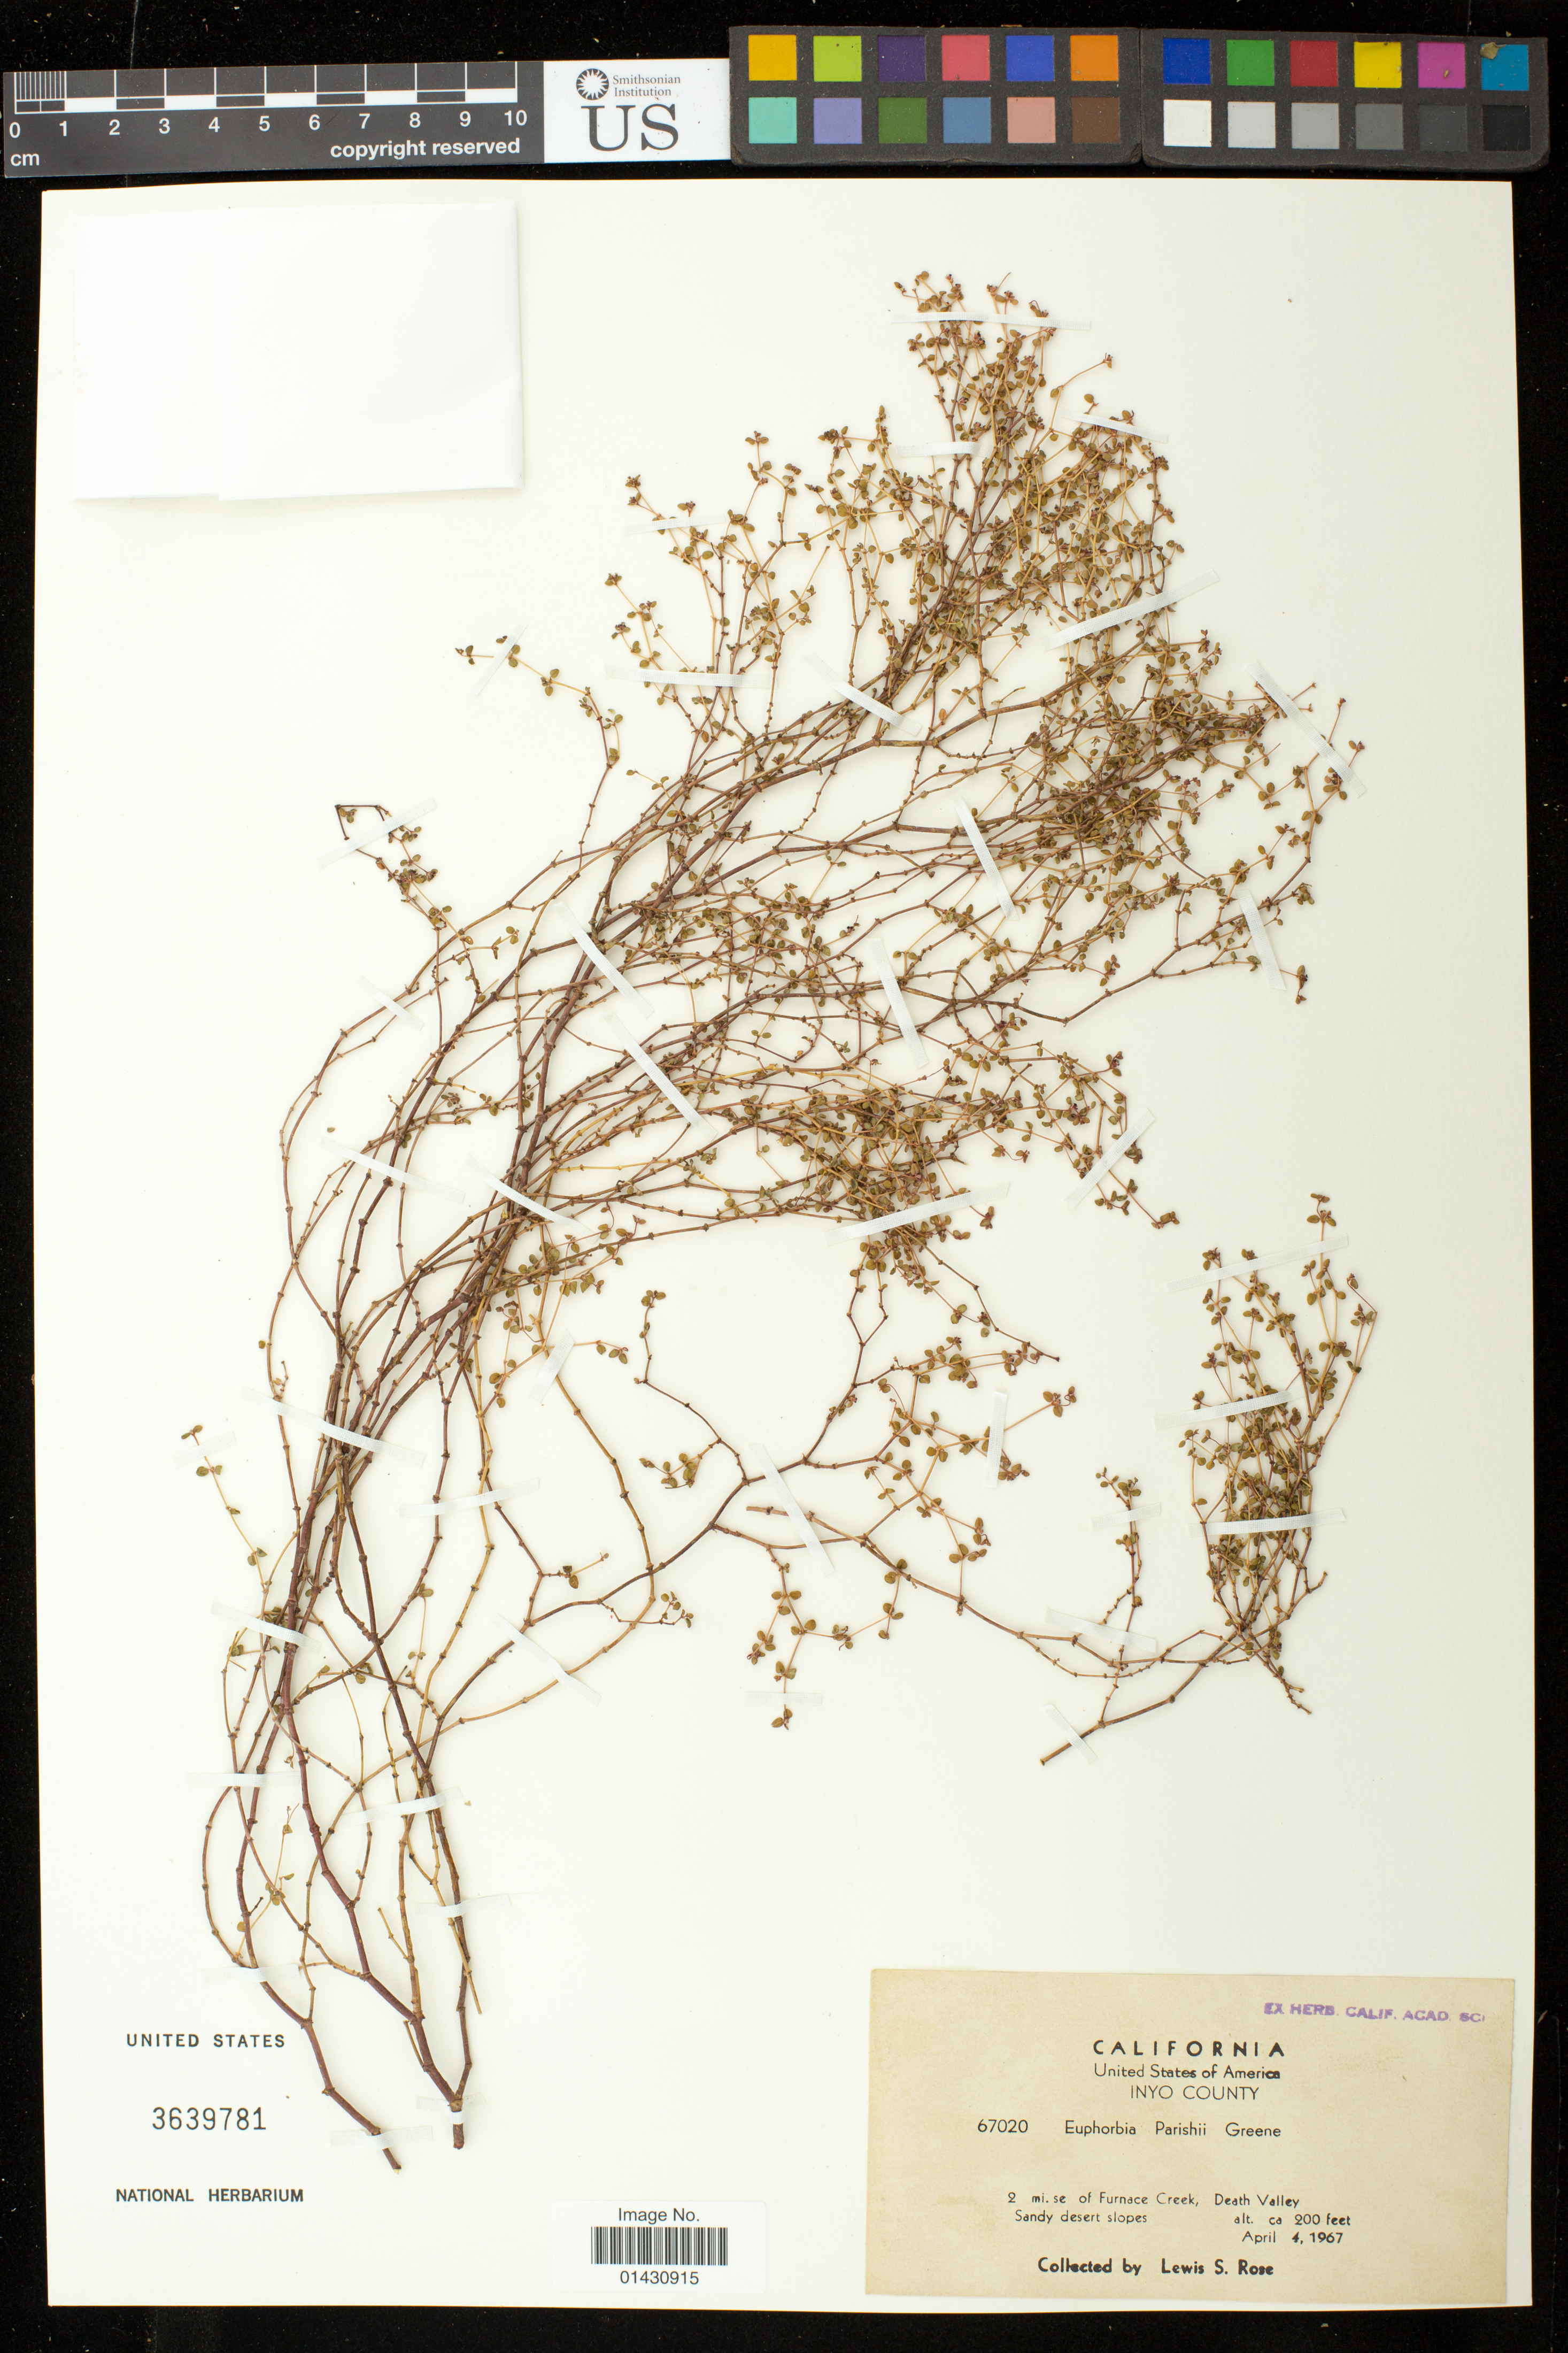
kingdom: Plantae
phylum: Tracheophyta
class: Magnoliopsida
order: Malpighiales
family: Euphorbiaceae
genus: Euphorbia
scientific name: Euphorbia parishii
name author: Greene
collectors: L. S. Rose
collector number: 67020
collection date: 1967-04-04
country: United States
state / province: California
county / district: Inyo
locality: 2 mi. se of Furnace Creek, Death Valley.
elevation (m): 61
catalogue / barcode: US 3639781